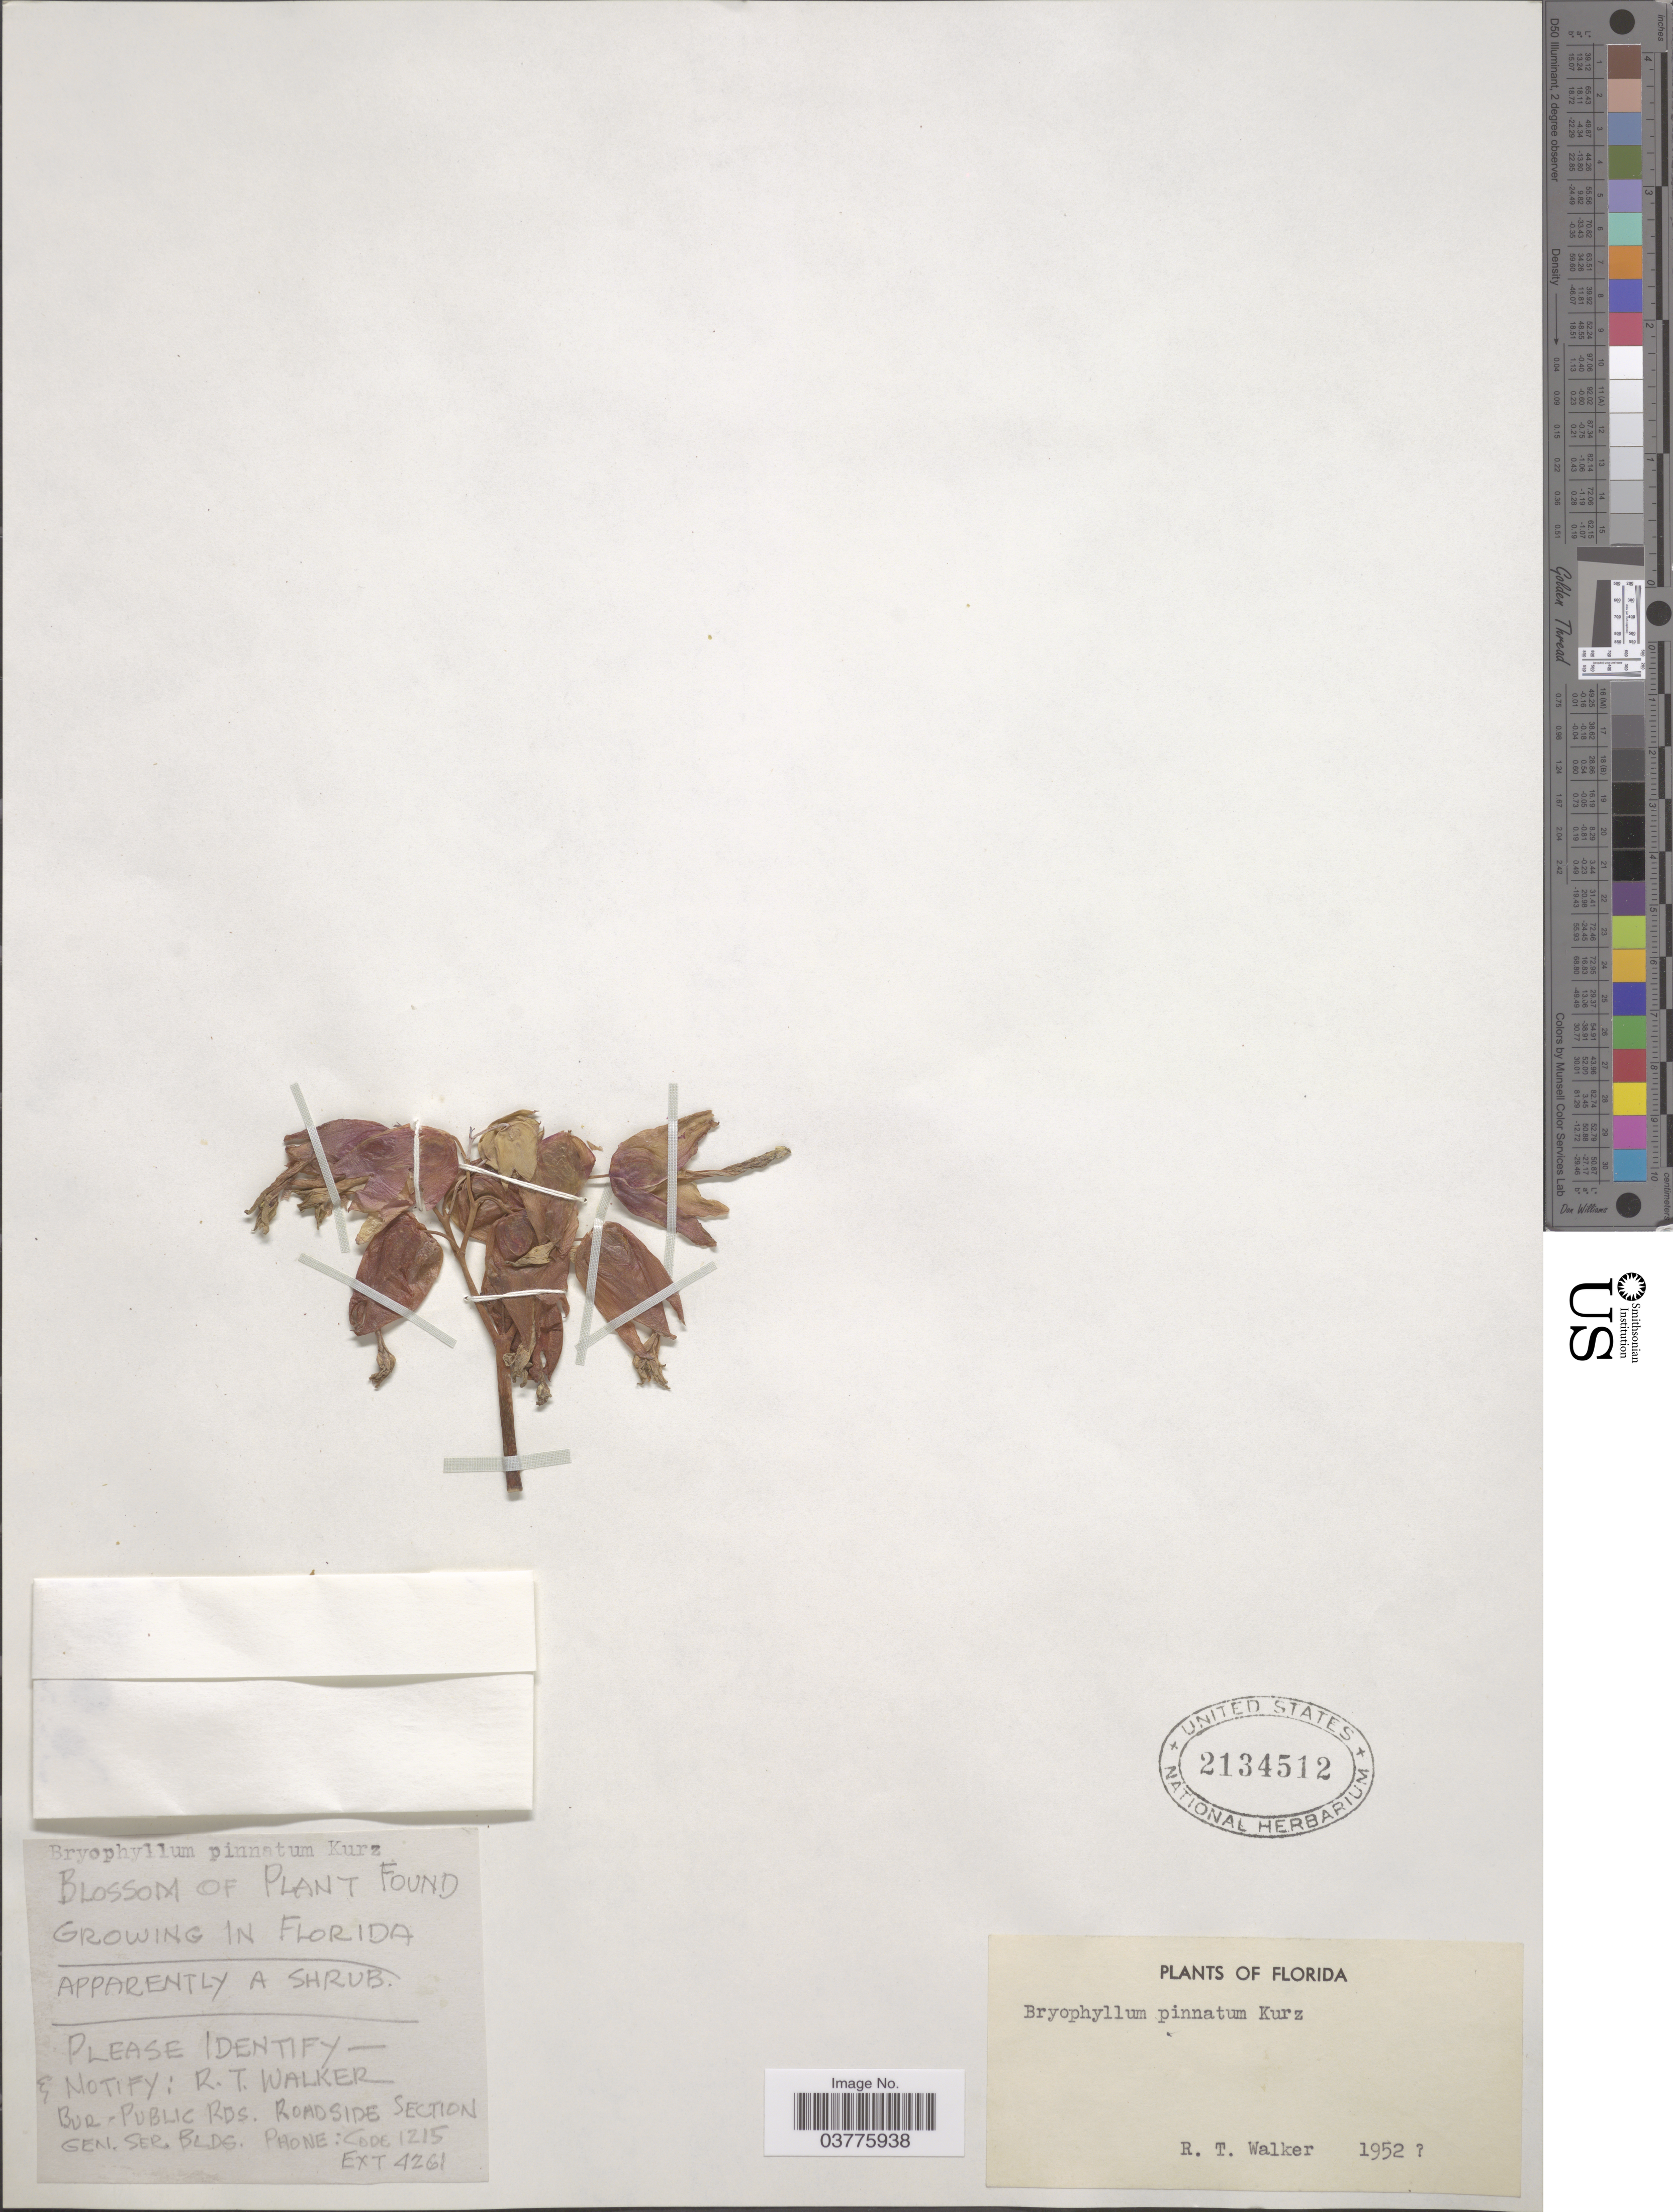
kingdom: Plantae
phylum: Tracheophyta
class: Magnoliopsida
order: Saxifragales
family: Crassulaceae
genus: Kalanchoe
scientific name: Kalanchoe pinnata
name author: (Lam.) Pers.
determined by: Strong, Mark T., (BOT), Smithsonian Institution - National Museum of Natural History (UNITED STATES)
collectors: R. Walker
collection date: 1952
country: United States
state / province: Florida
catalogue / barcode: US 2134512